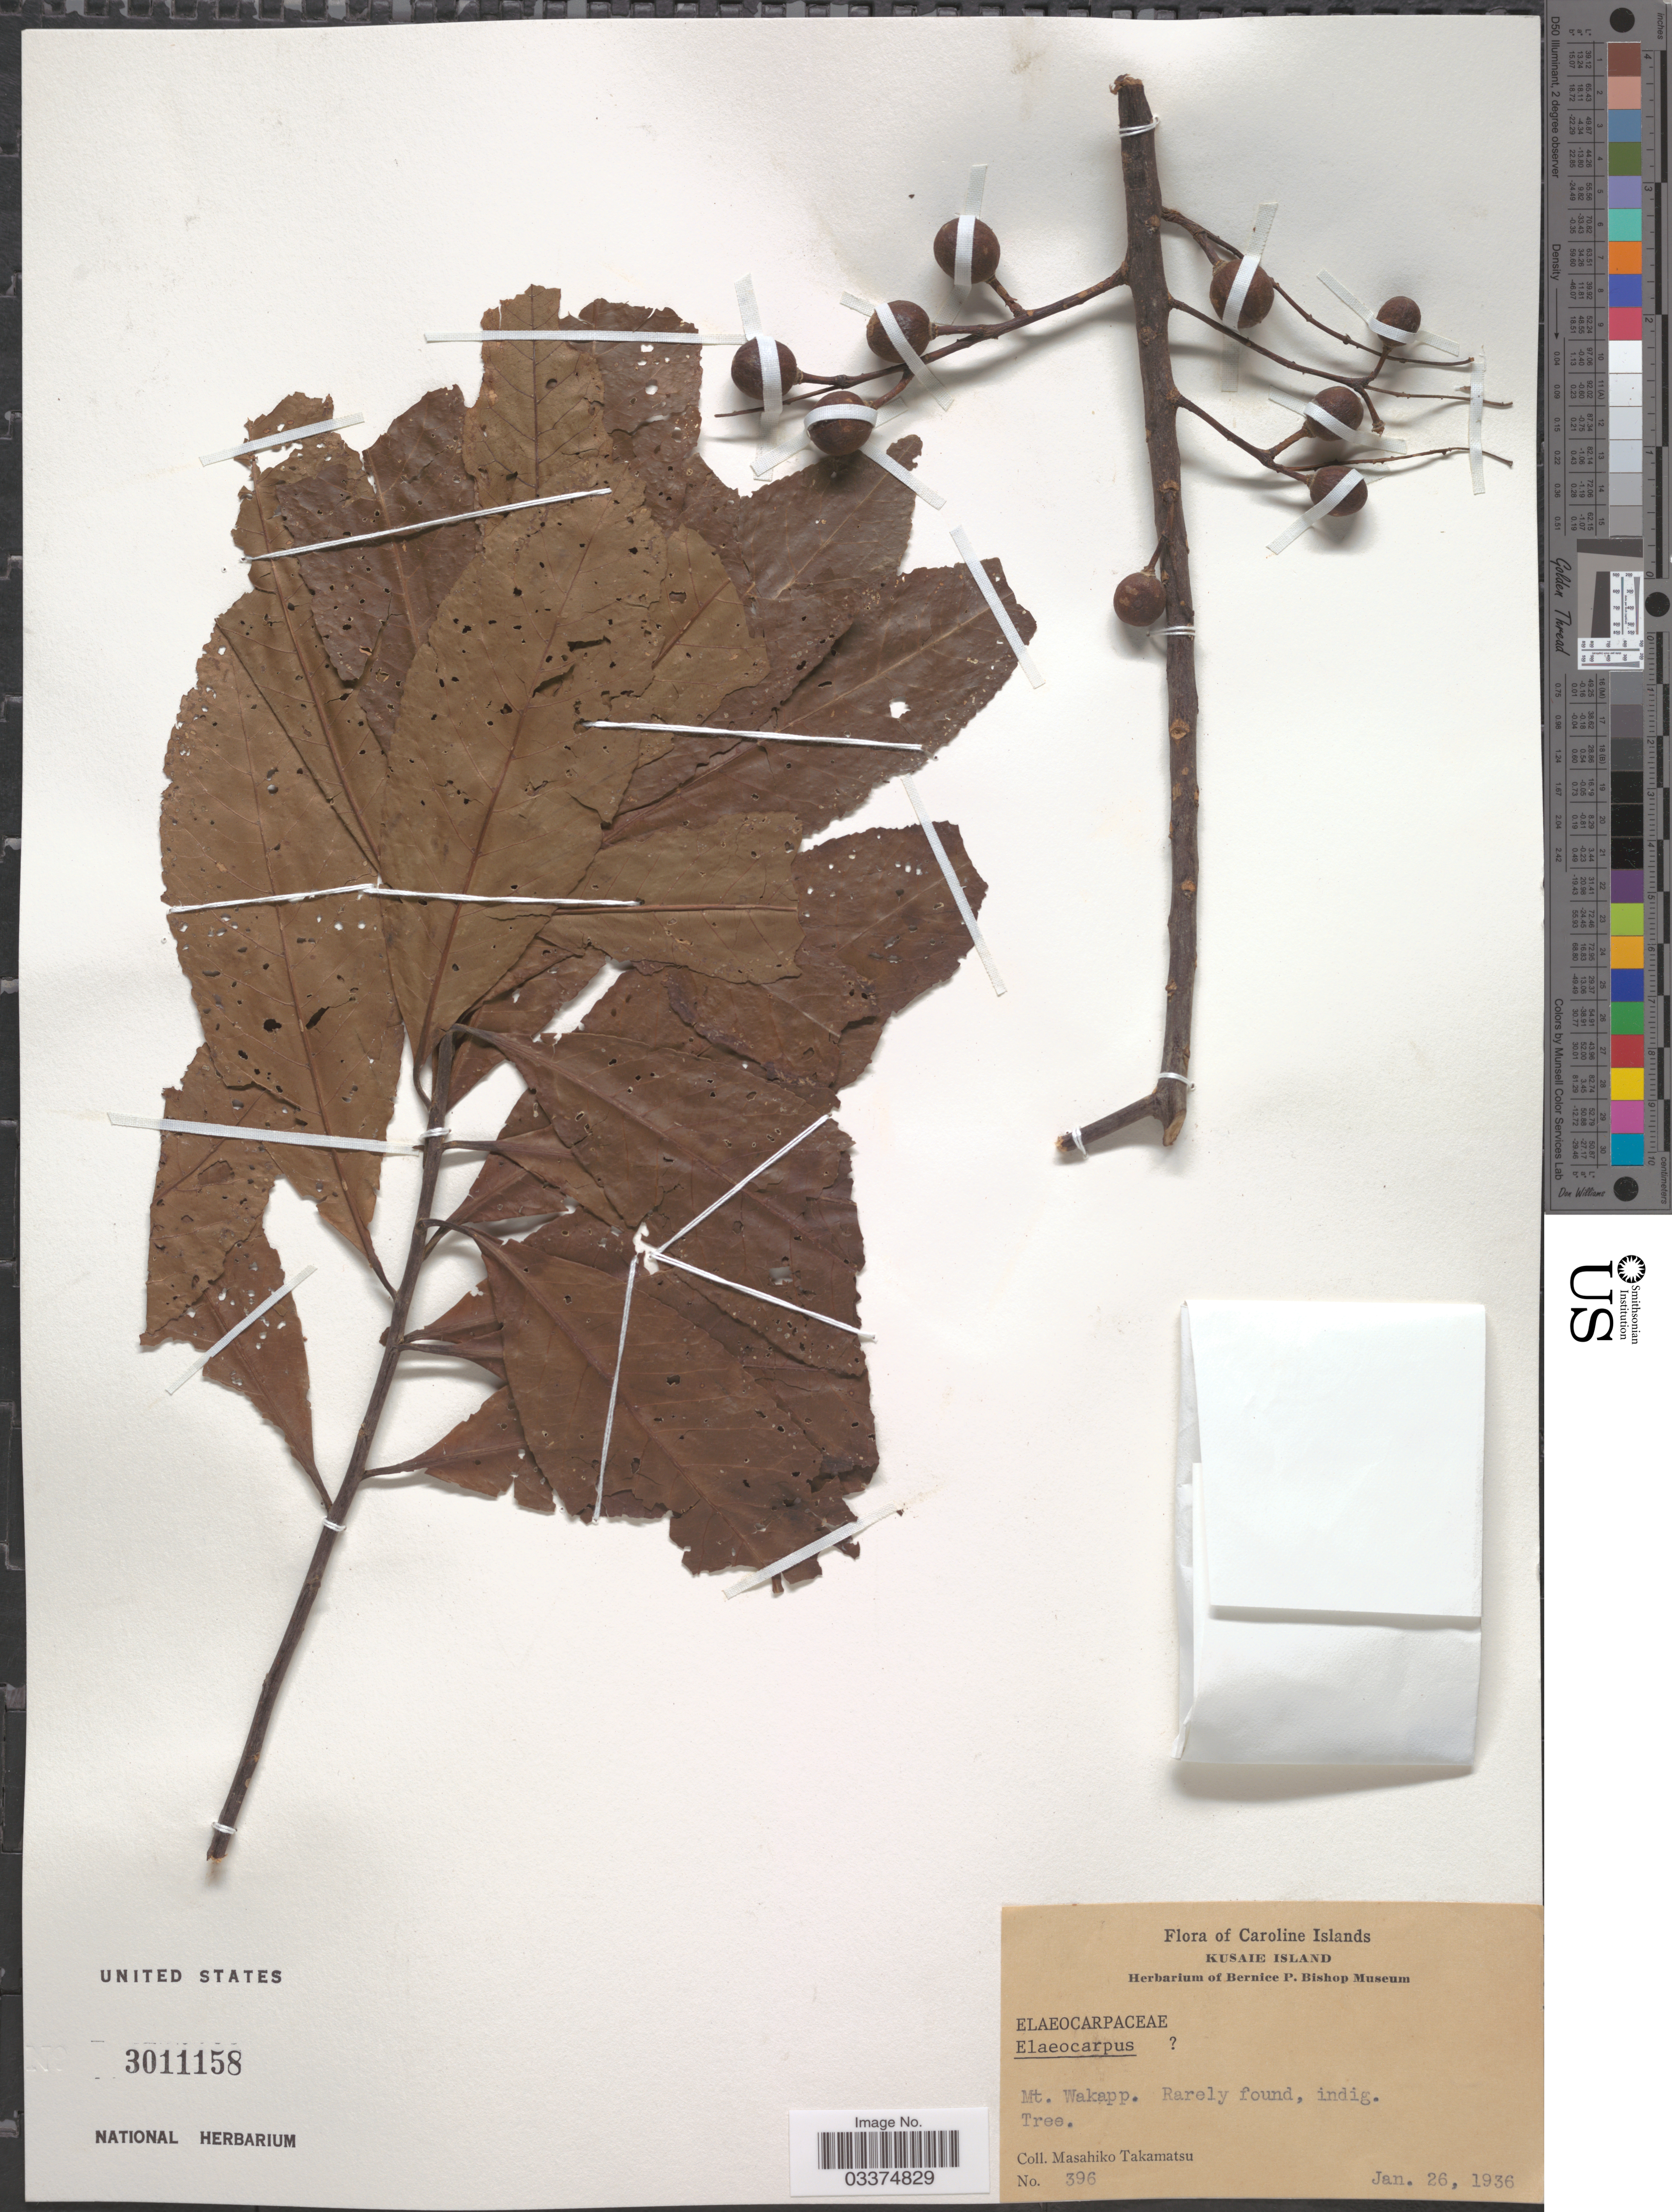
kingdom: Plantae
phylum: Tracheophyta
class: Magnoliopsida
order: Oxalidales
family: Elaeocarpaceae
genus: Elaeocarpus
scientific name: Elaeocarpus sp.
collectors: M. Takamatsu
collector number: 396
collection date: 1936-01-26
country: Micronesia, Federated States of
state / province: Kosrae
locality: Caroline Islands. Kusaie Island. Mt. Wakapp.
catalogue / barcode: US 3011158